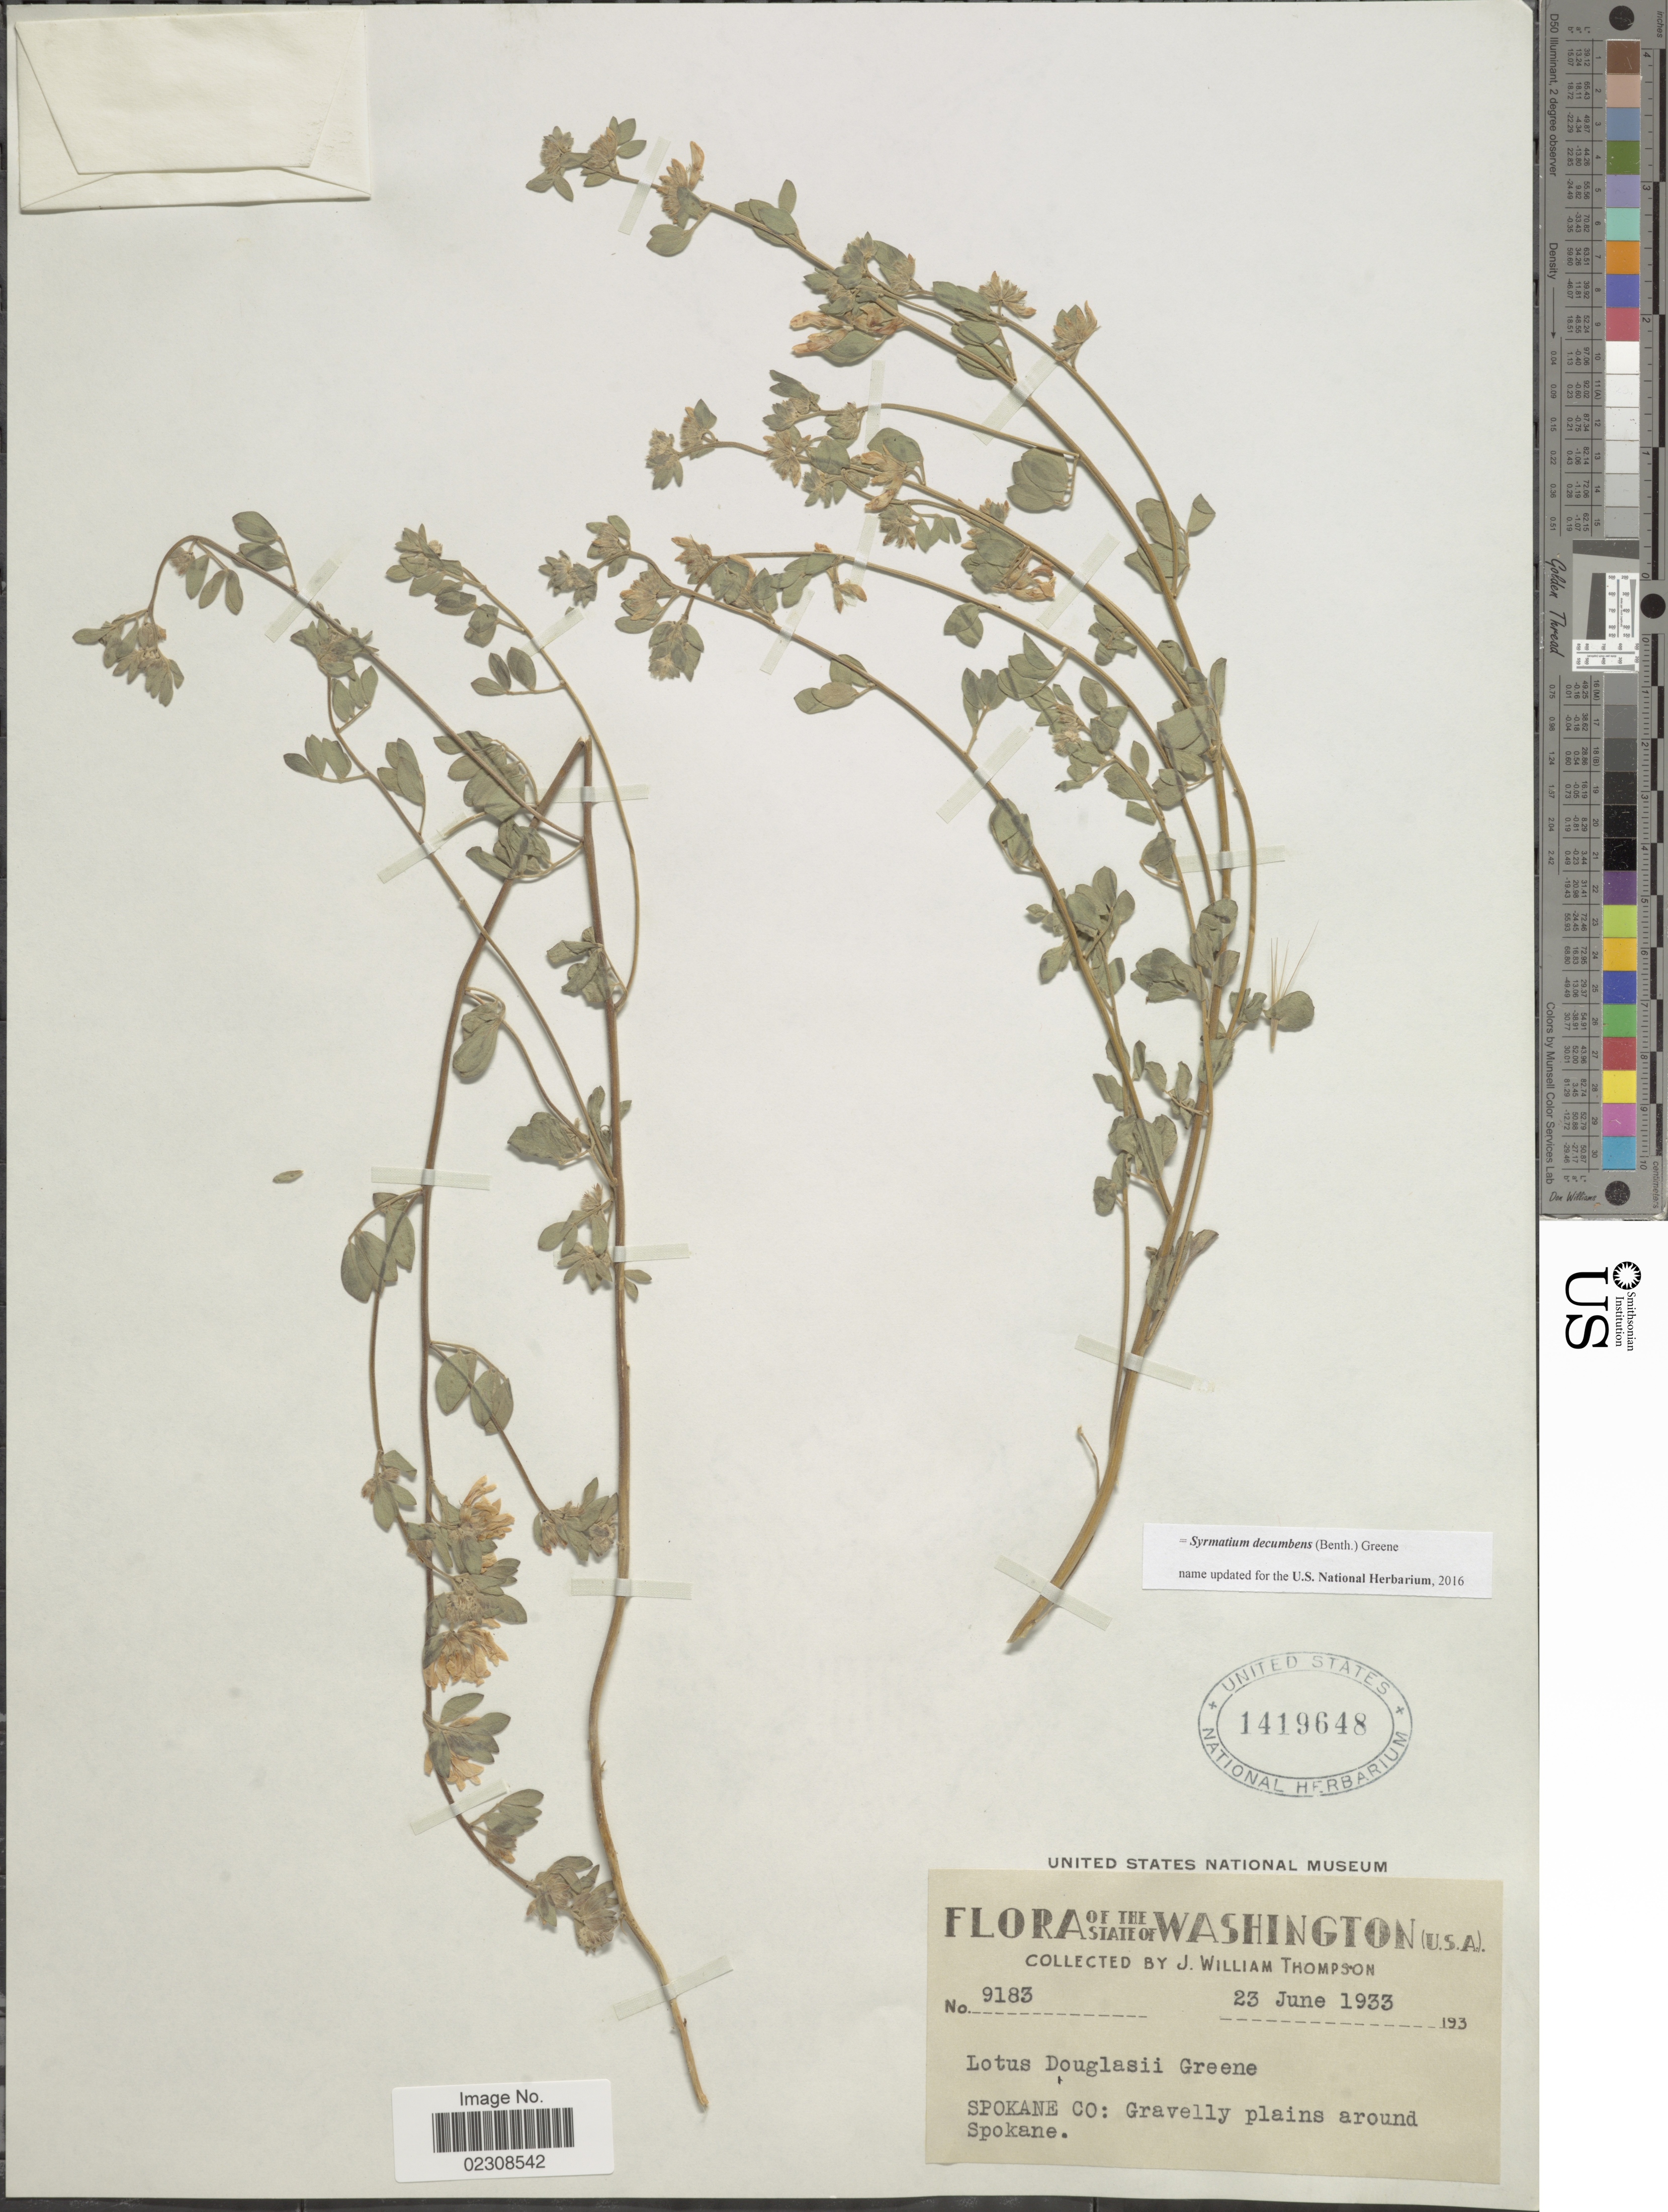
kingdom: Plantae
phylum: Tracheophyta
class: Magnoliopsida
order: Fabales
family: Fabaceae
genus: Syrmatium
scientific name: Syrmatium decumbens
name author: (Benth.) Greene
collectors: J. W. Thompson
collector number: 9183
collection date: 1933-06-23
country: United States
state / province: Washington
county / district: Spokane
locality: Spokane Co: Gravelly plains around Spokane.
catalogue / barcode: US 1419648